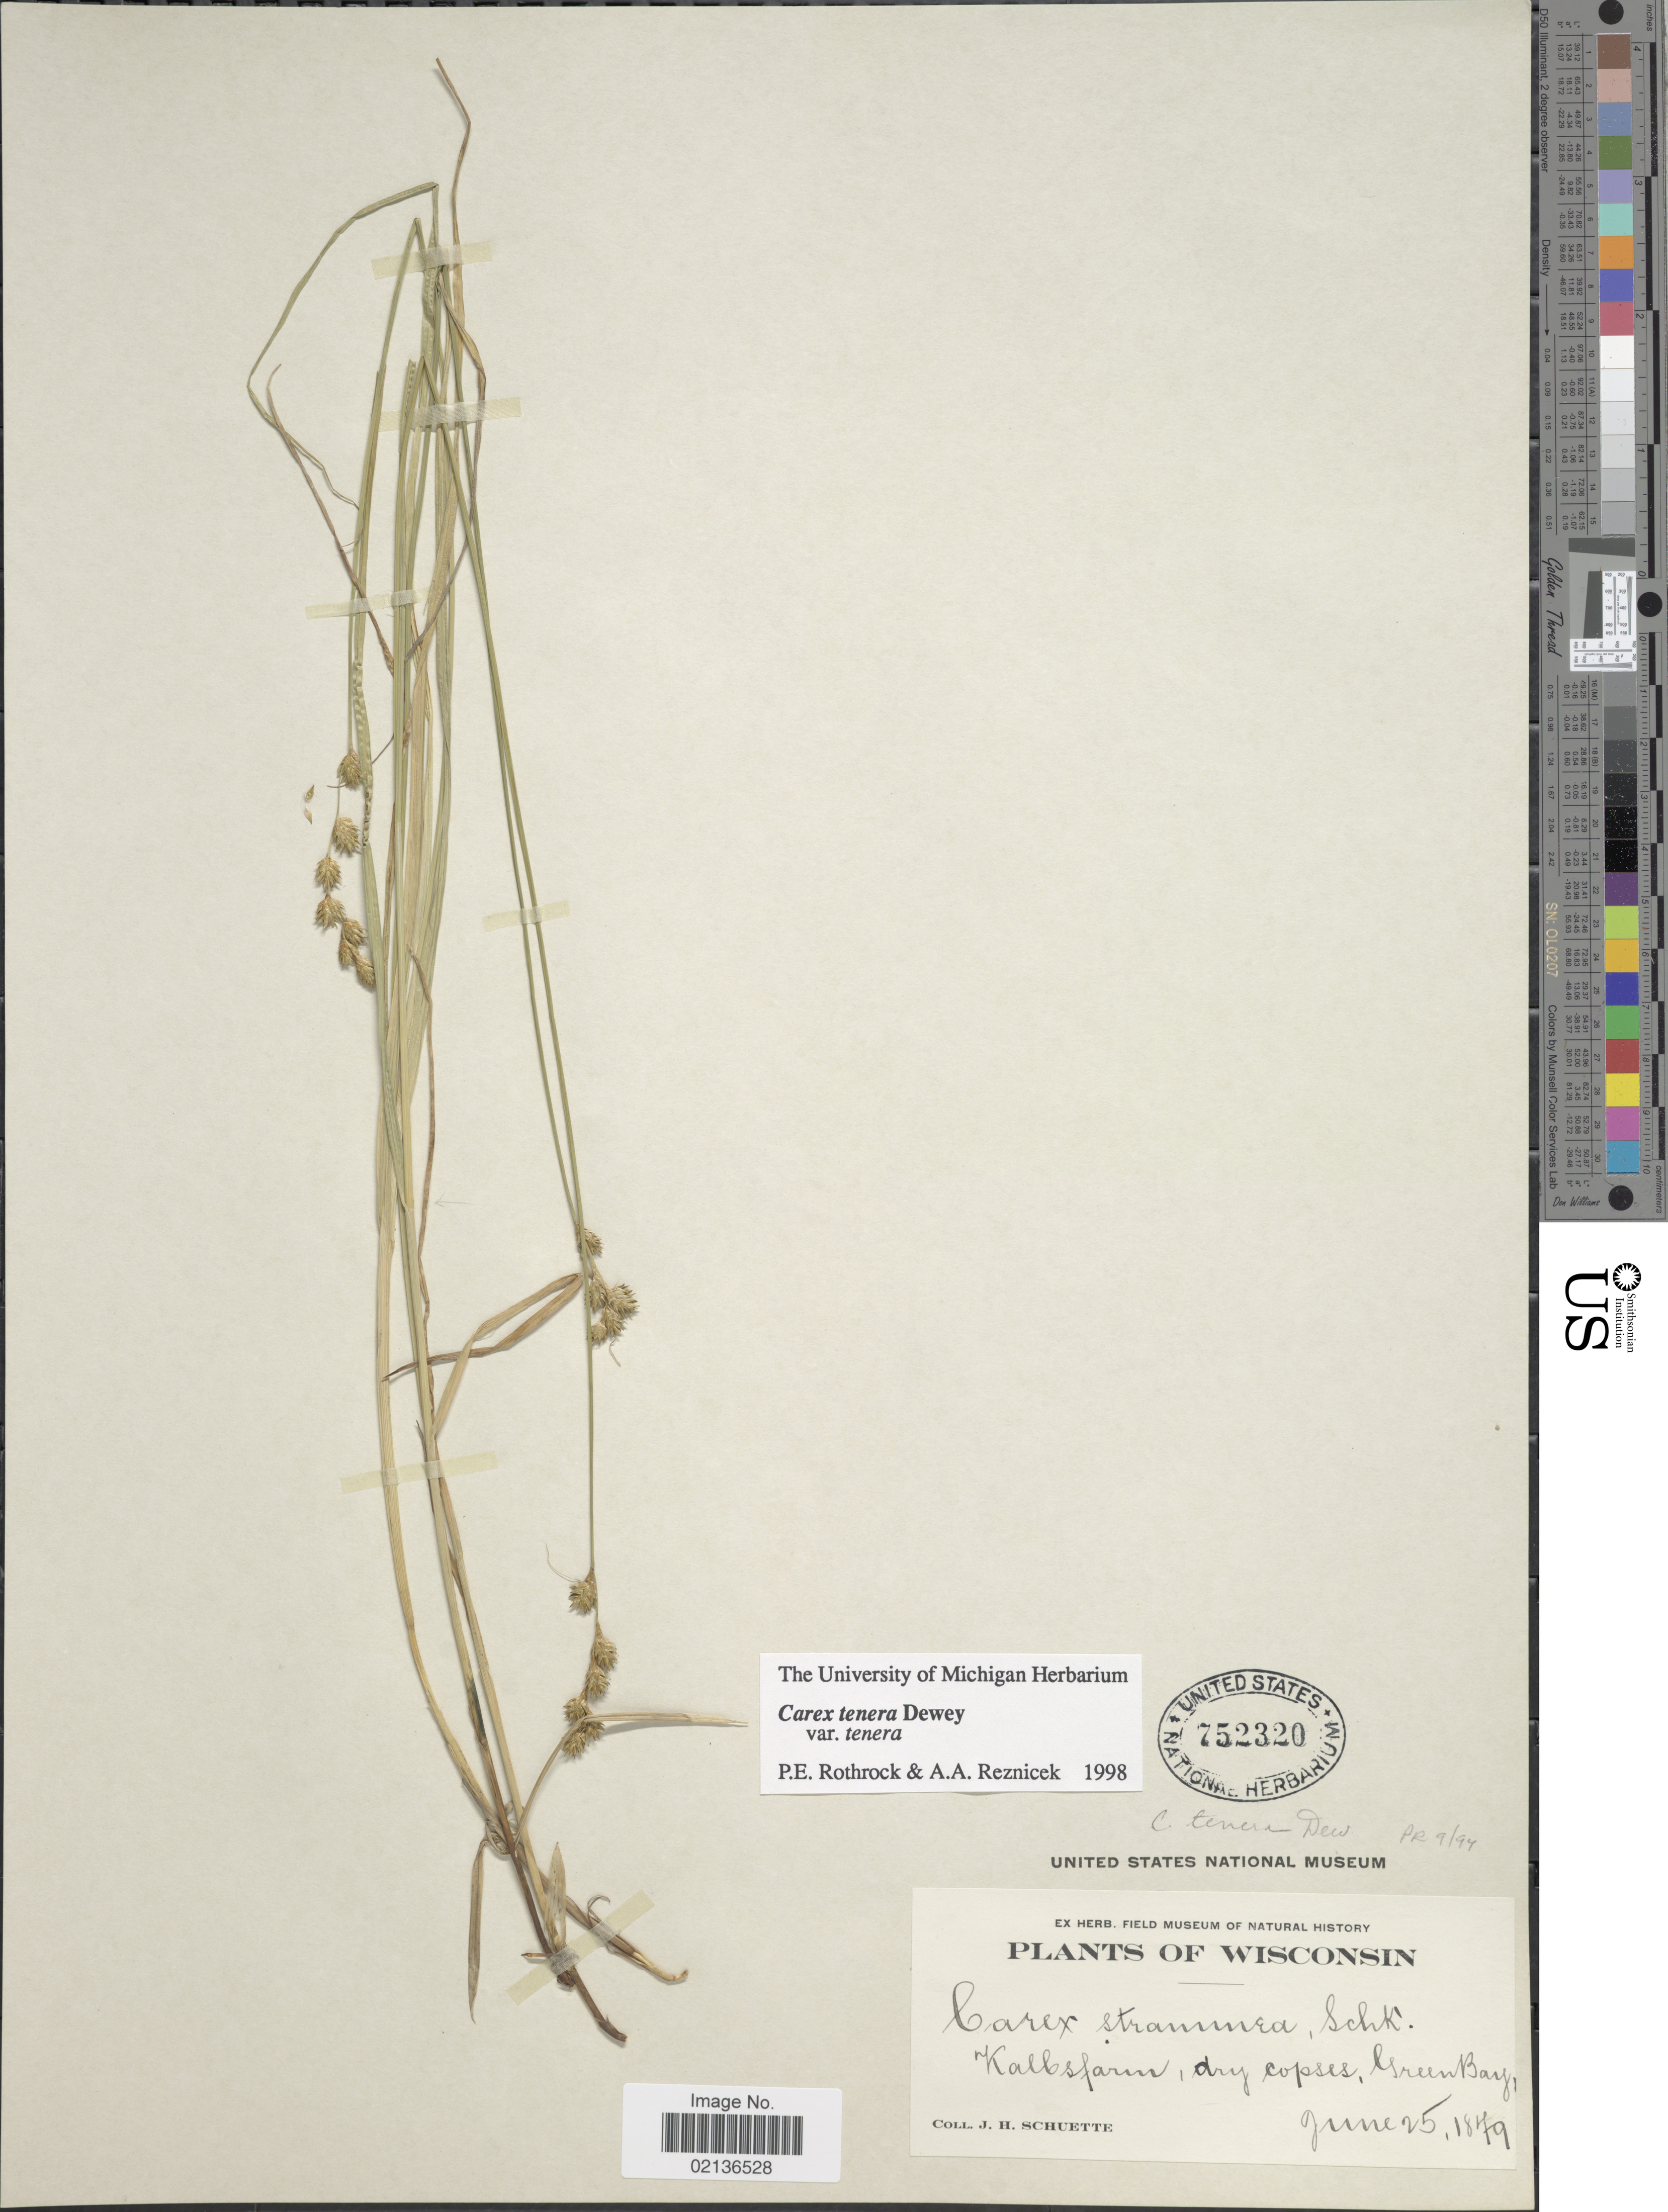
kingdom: Plantae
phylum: Tracheophyta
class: Liliopsida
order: Poales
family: Cyperaceae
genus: Carex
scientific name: Carex tenera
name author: Dewey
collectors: J. H. Schuette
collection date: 1879-06-25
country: United States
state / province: Wisconsin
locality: Kalbsfarm, dry copses, Green Bay.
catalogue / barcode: US 752320